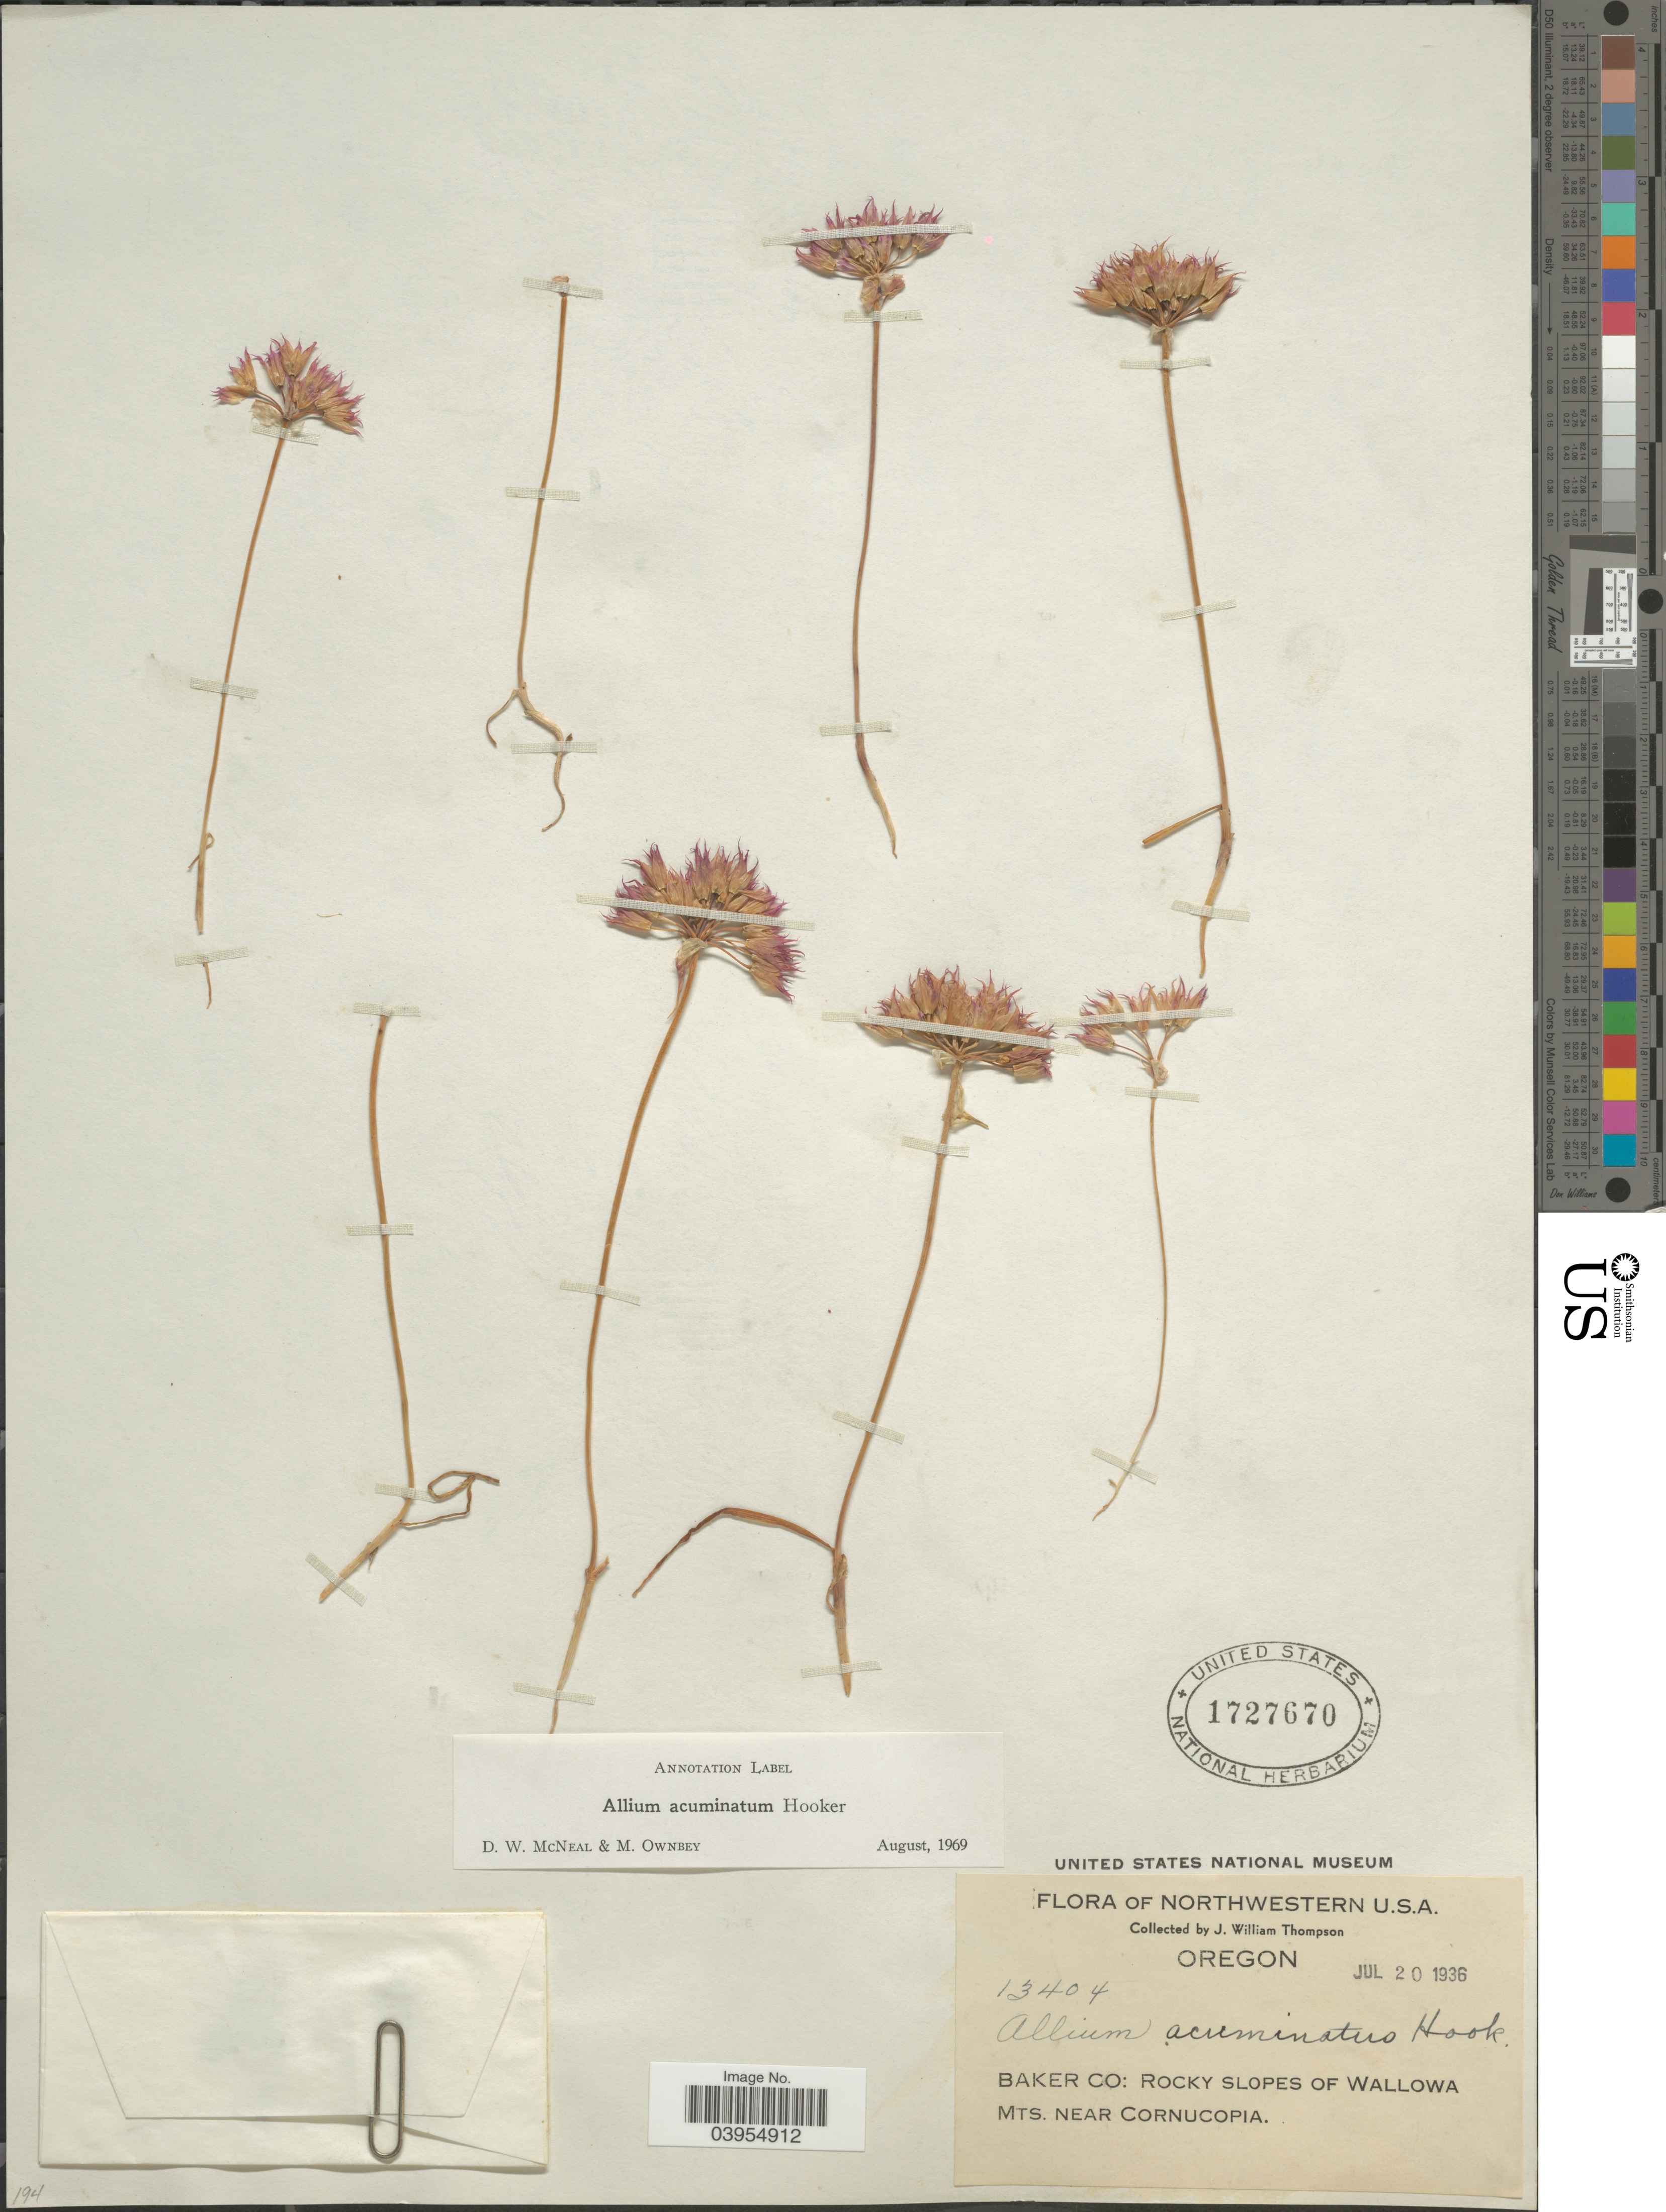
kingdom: Plantae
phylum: Tracheophyta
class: Liliopsida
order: Asparagales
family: Amaryllidaceae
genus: Allium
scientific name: Allium acuminatum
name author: Hook.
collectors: J. W. Thompson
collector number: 13404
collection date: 1936-07-20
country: United States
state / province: Oregon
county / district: Baker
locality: Northwestern U.S.A. Baker Co: Rocky slopes of Wallowa Mts. near Cornucopia.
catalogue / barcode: US 1727670